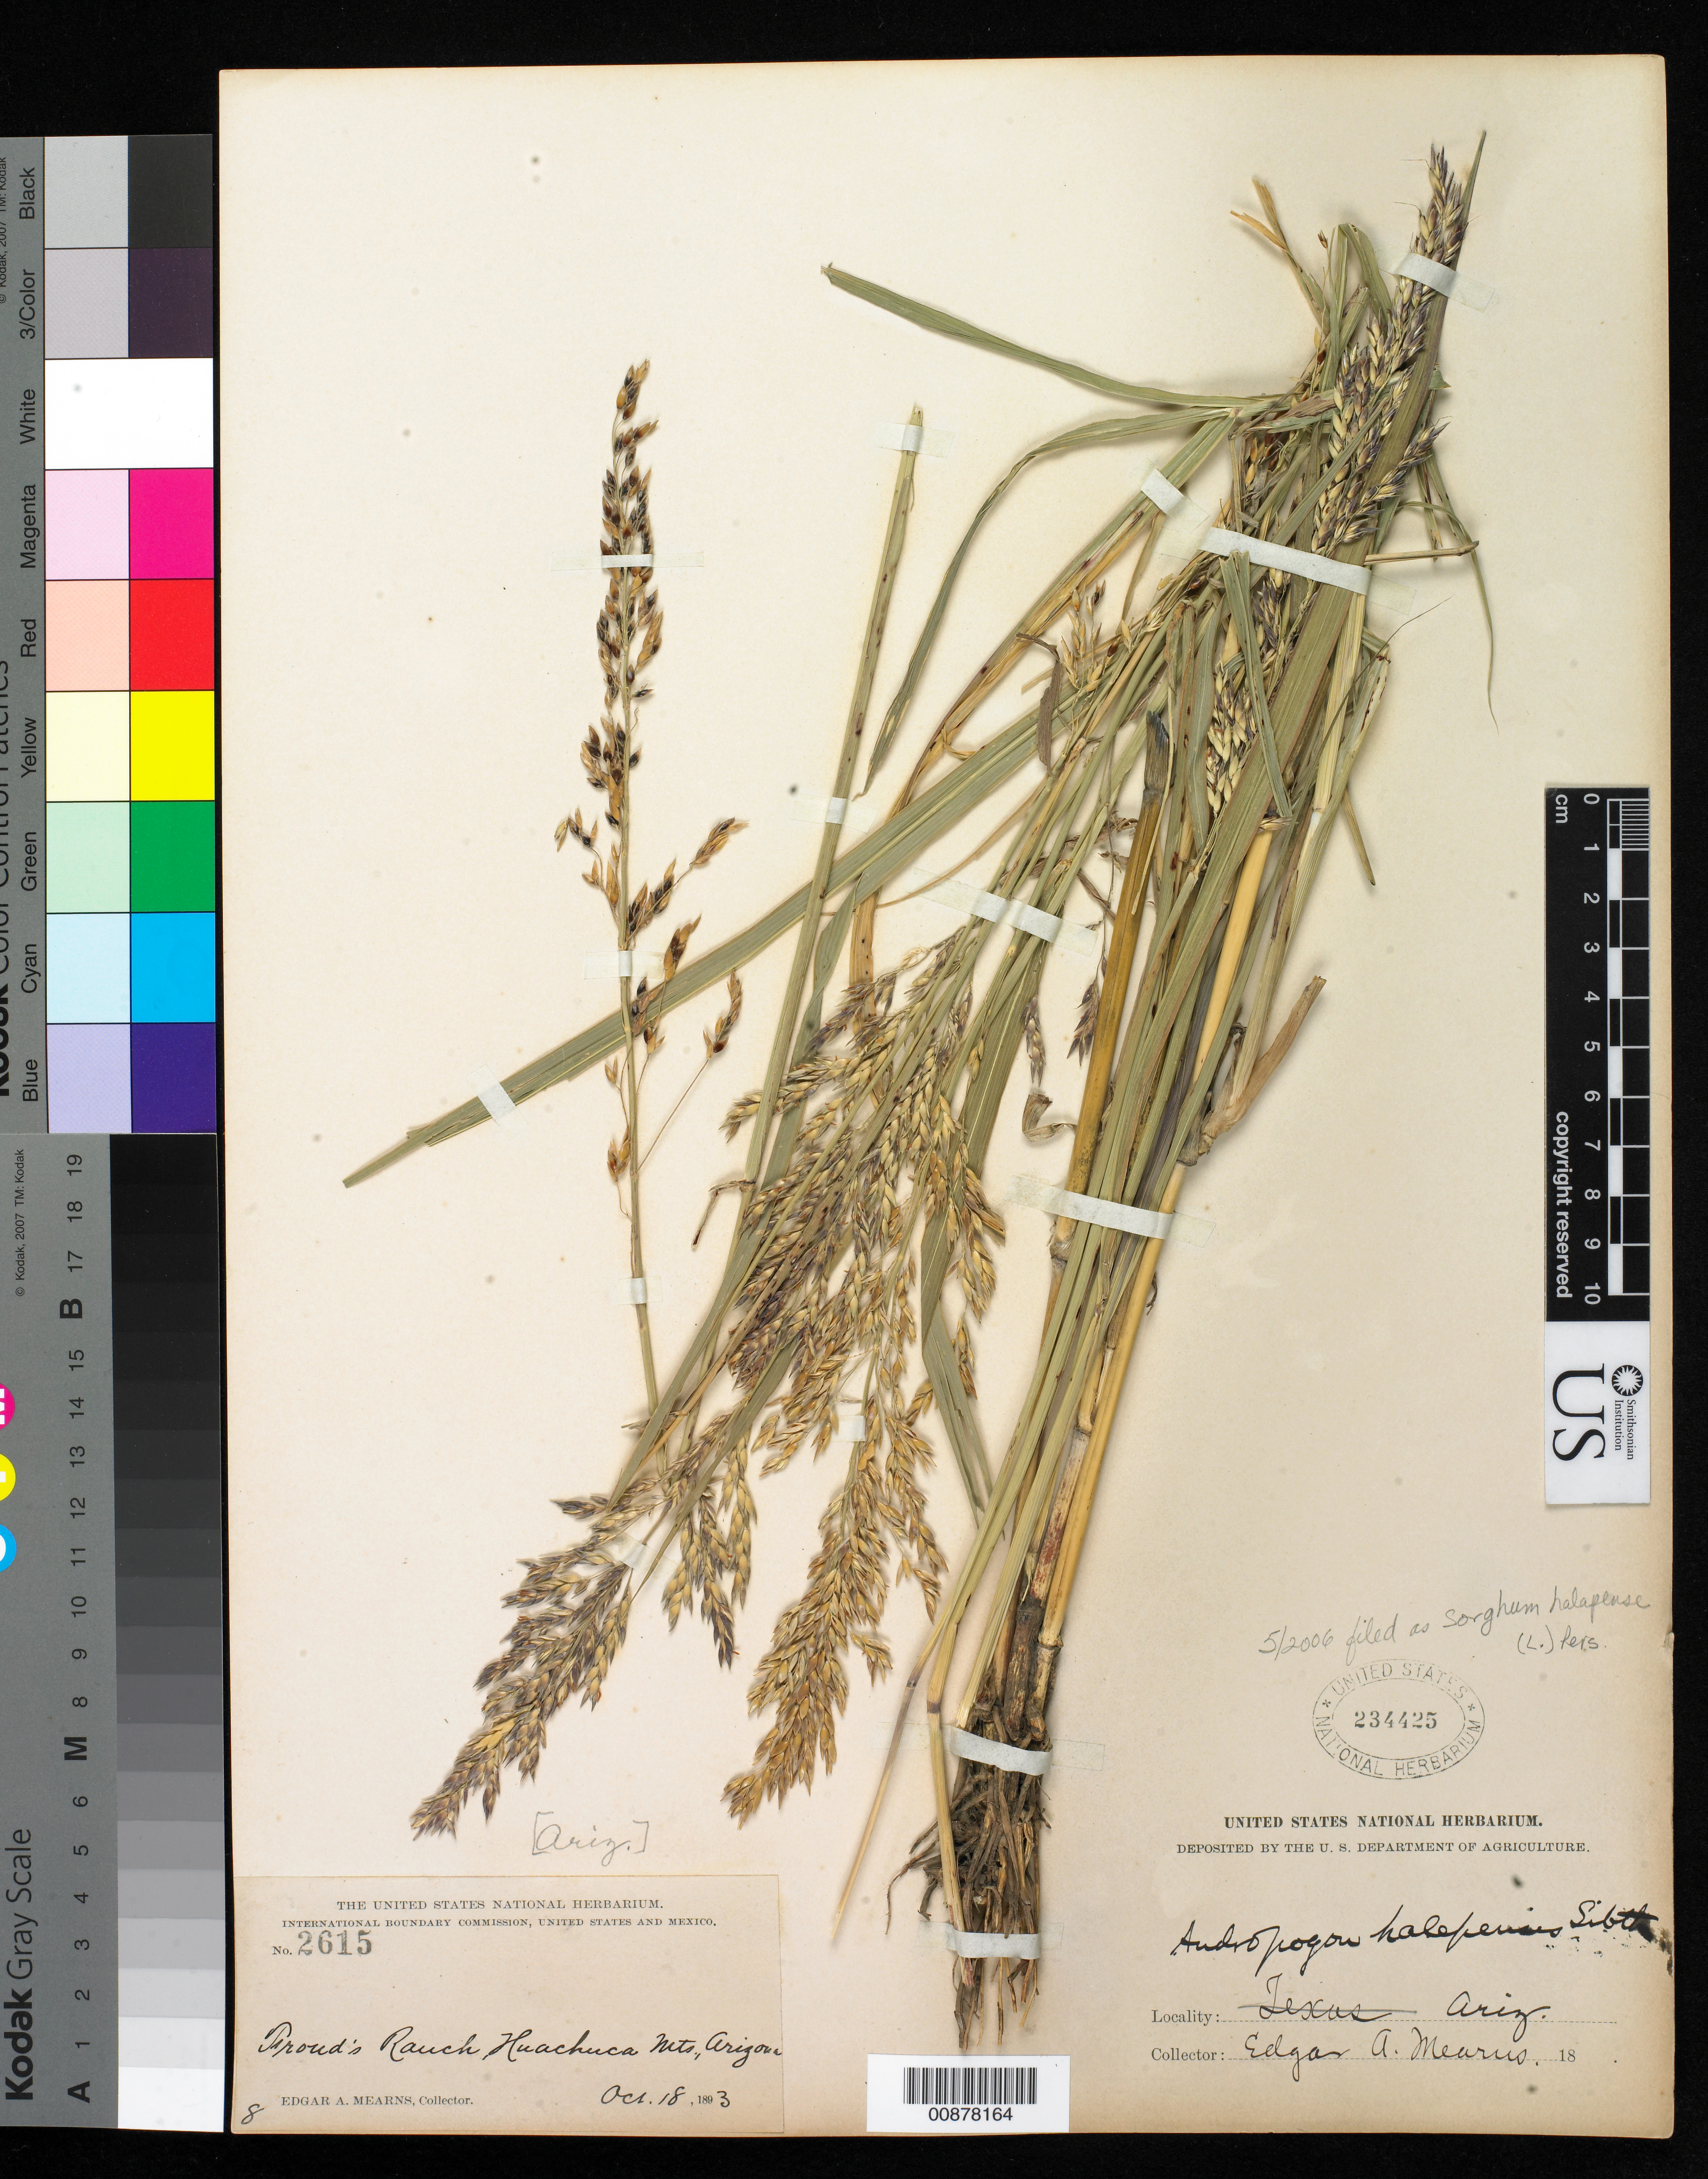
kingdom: Plantae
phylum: Tracheophyta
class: Liliopsida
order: Poales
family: Poaceae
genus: Sorghum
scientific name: Sorghum halepense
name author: (L.) Pers.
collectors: E. A. Mearns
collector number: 2615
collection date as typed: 18 Oct 1893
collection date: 1893-10-18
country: United States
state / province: Arizona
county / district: Cochise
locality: Froud's Ranch, Huachuca Mts.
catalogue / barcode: US 234425